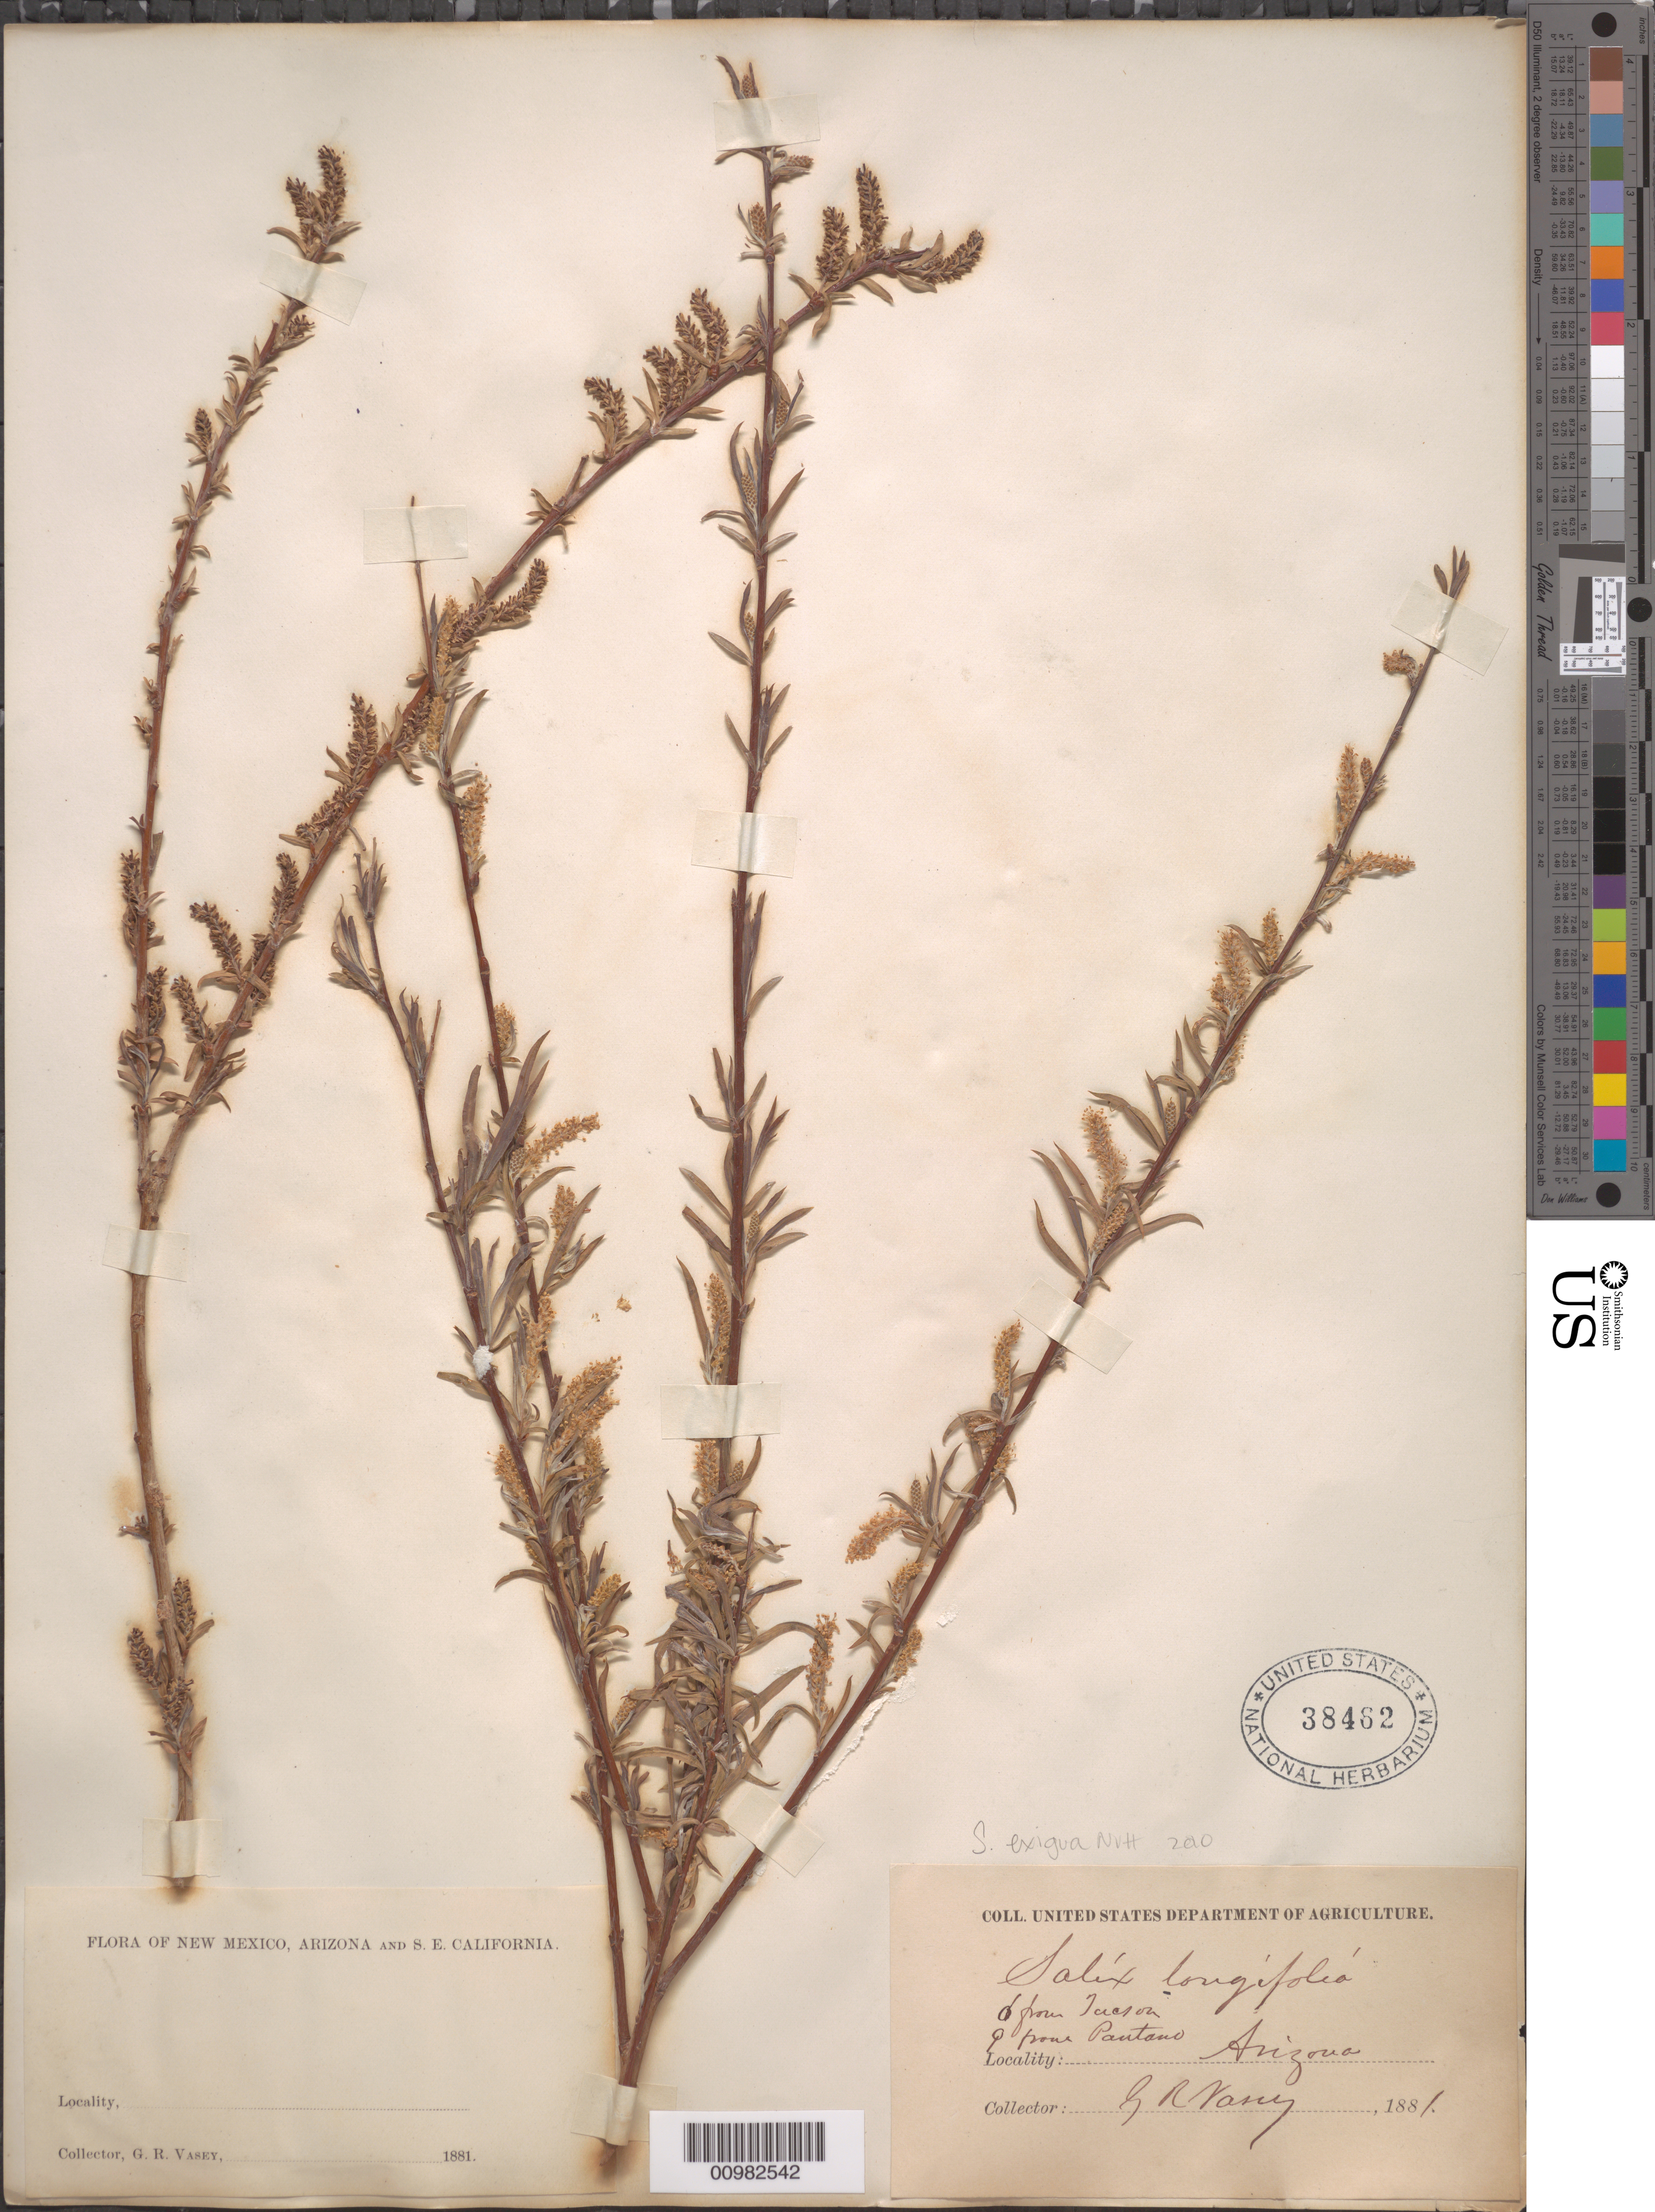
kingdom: Plantae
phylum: Tracheophyta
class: Magnoliopsida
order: Malpighiales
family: Salicaceae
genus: Salix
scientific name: Salix exigua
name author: Nutt.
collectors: G. Vasey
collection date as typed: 1881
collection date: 1881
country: United States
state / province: Arizona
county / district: Pima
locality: Tucson.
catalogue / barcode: US 38482